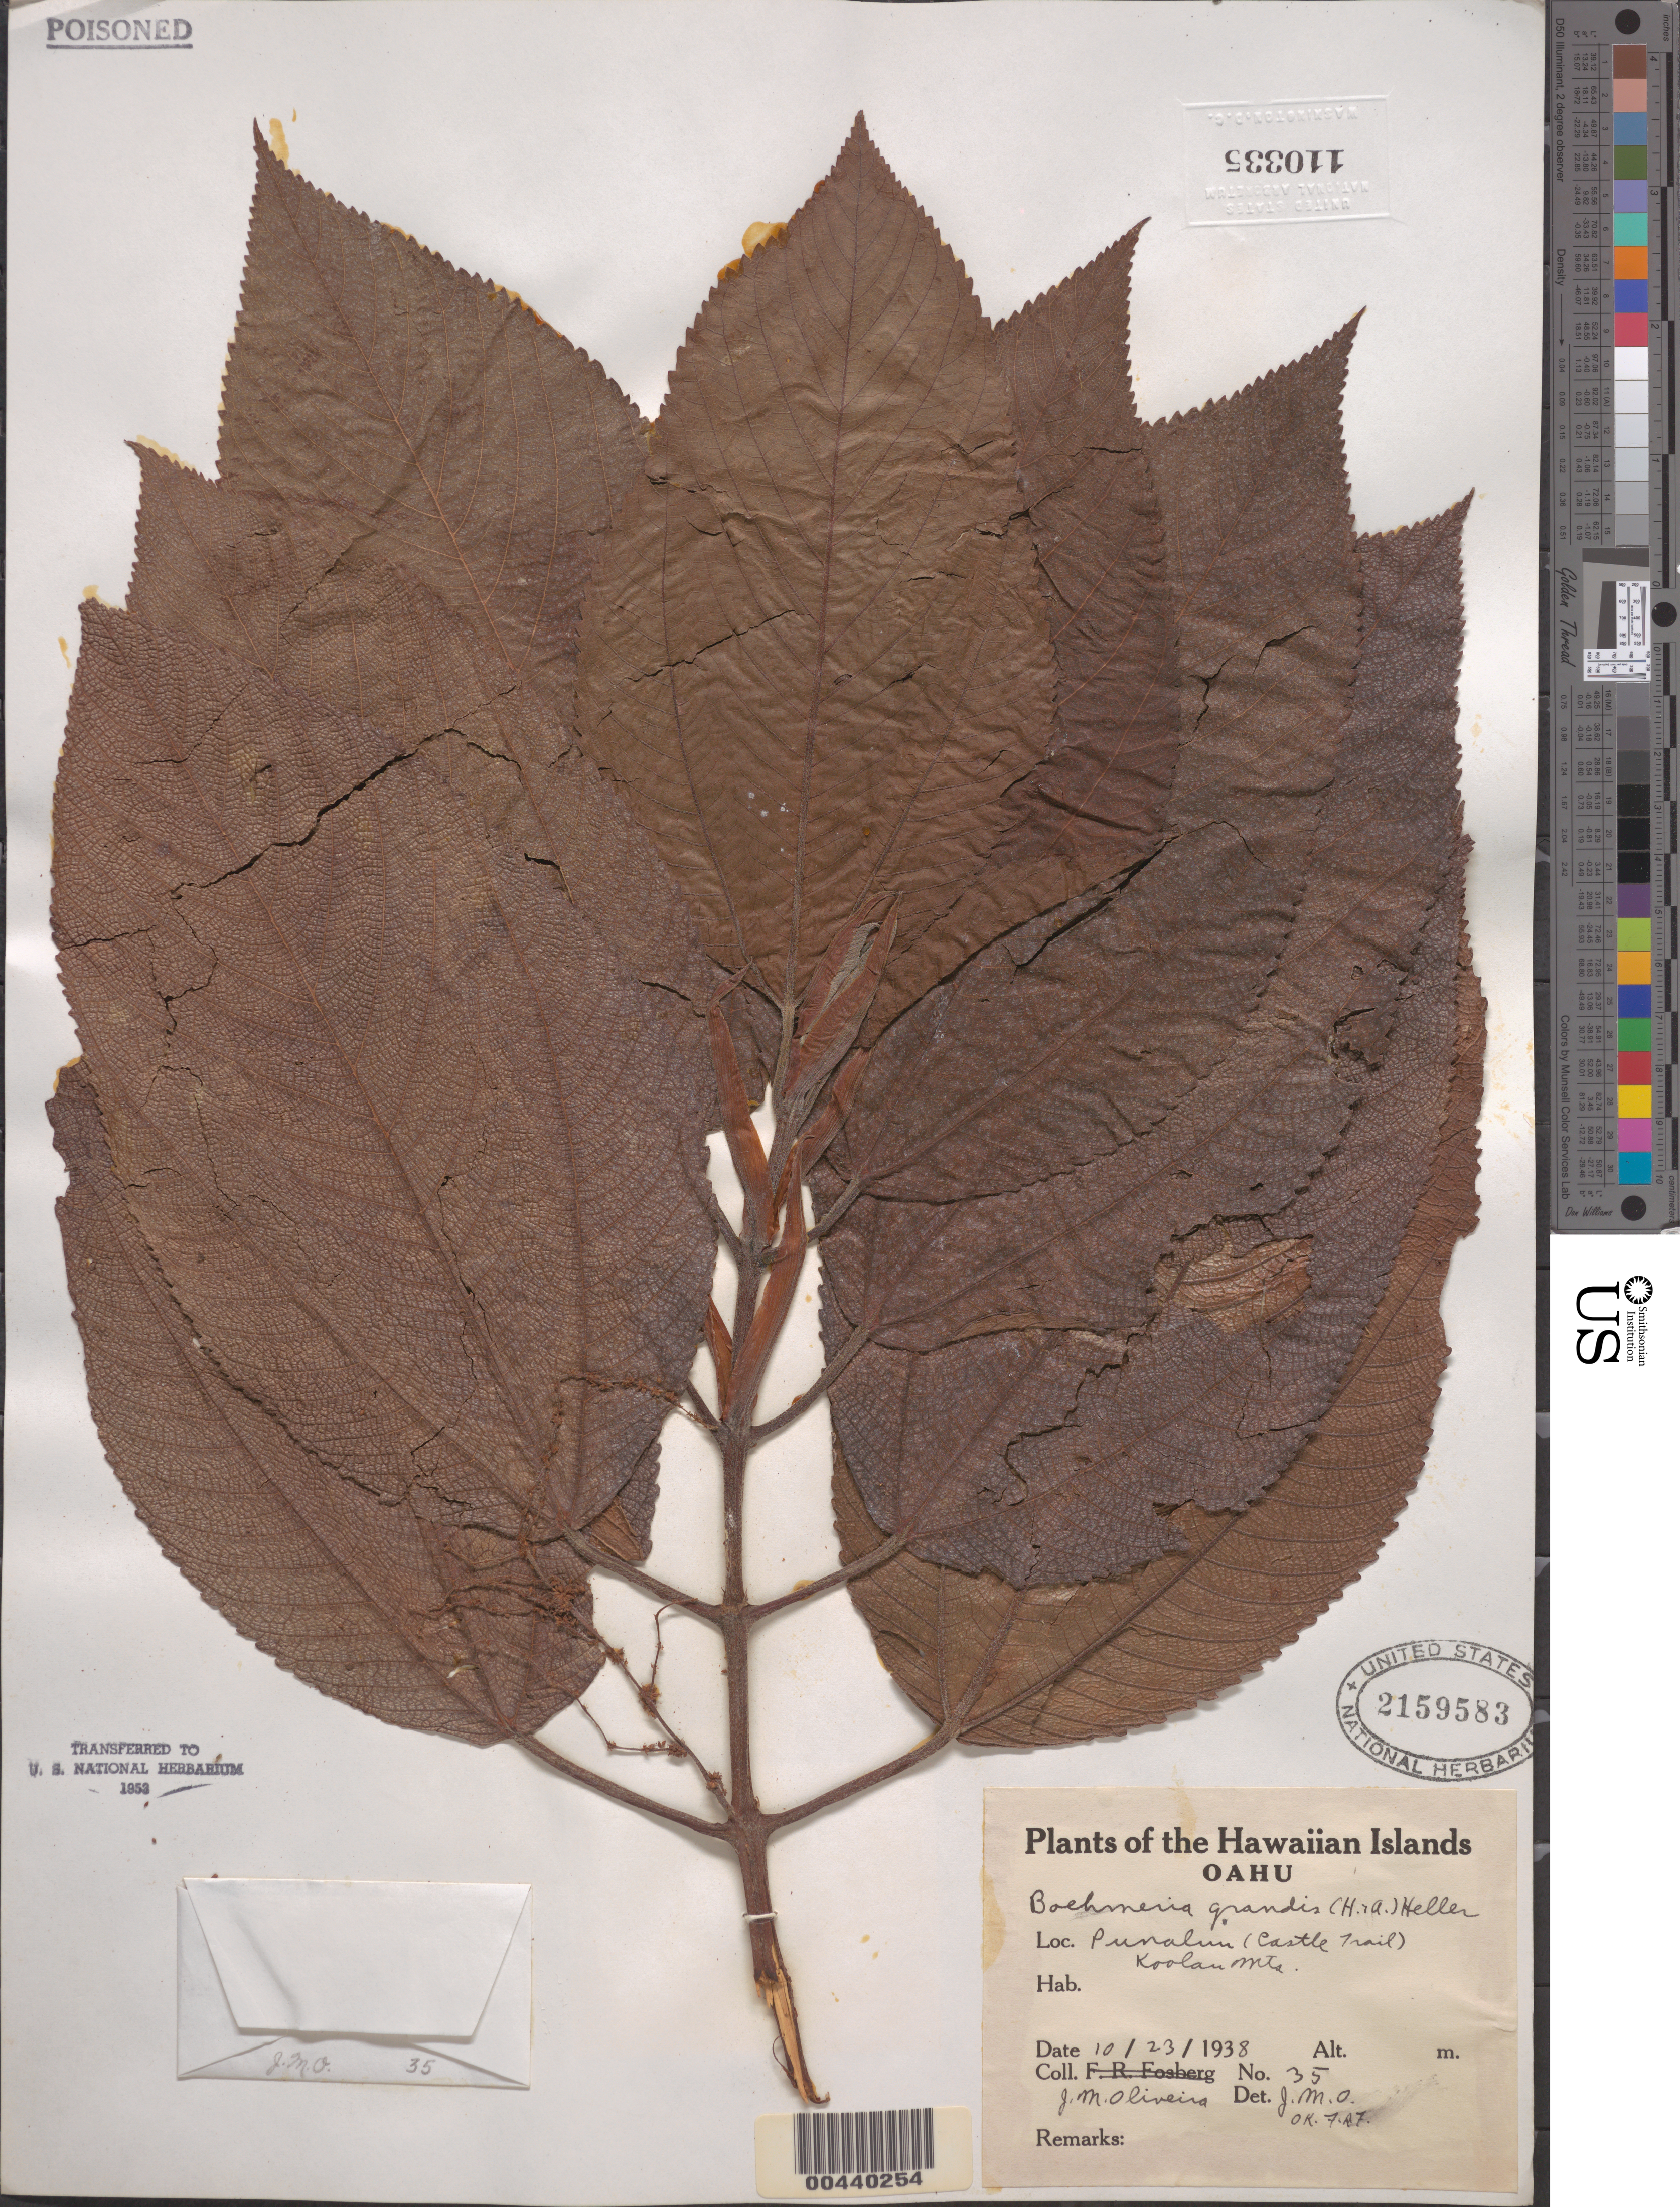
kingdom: Plantae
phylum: Tracheophyta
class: Magnoliopsida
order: Rosales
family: Urticaceae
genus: Boehmeria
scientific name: Boehmeria grandis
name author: (Hook. & Arn.) A. Heller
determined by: Oliveira, J. M.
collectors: J. Oliveira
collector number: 35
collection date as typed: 23 Oct 1938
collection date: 1938-10-23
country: United States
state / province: Hawaii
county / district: Honolulu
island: Oahu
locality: Punaluu (Castle Trail), Koolau Mts.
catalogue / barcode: US 2159583